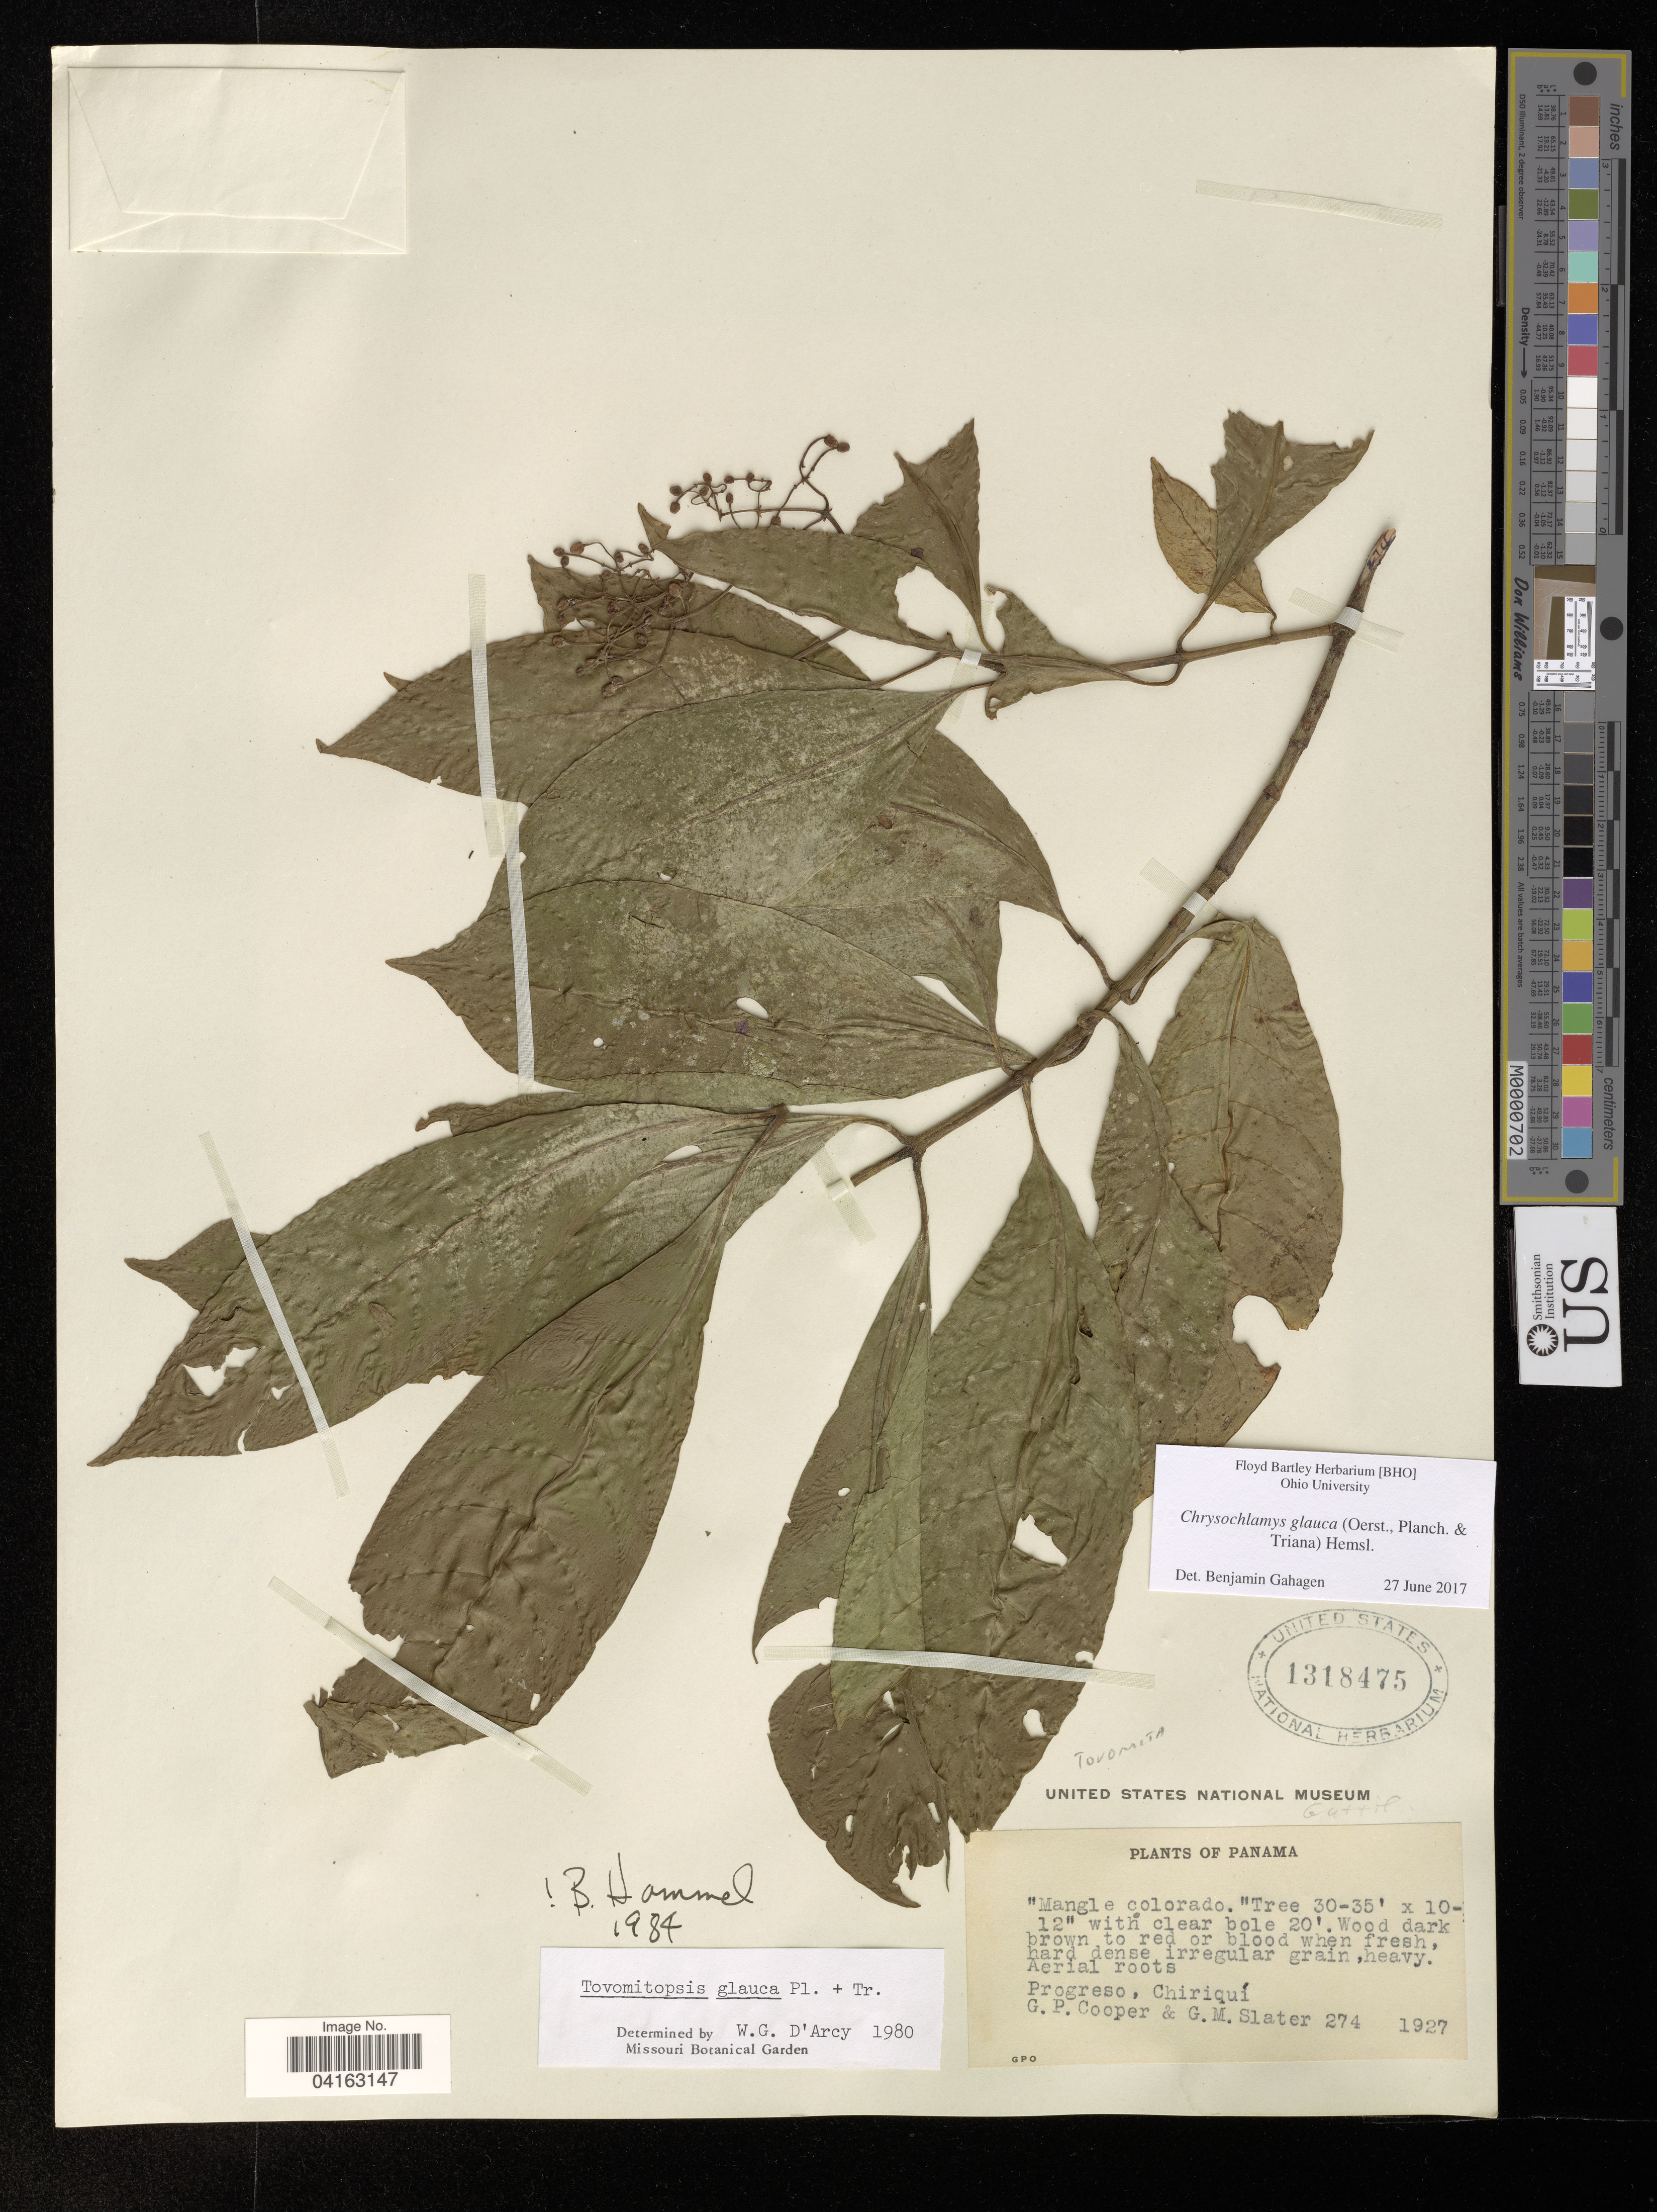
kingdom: Plantae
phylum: Tracheophyta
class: Magnoliopsida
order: Malpighiales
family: Clusiaceae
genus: Chrysochlamys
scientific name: Chrysochlamys glauca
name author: (Oerst. ex Planch. & Triana) Hemsl.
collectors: L. Proctor Cooper & G. Slater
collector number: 274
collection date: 1927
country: Panama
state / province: Chiriqui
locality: Progreso, Chiriquí.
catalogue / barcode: US 1318475